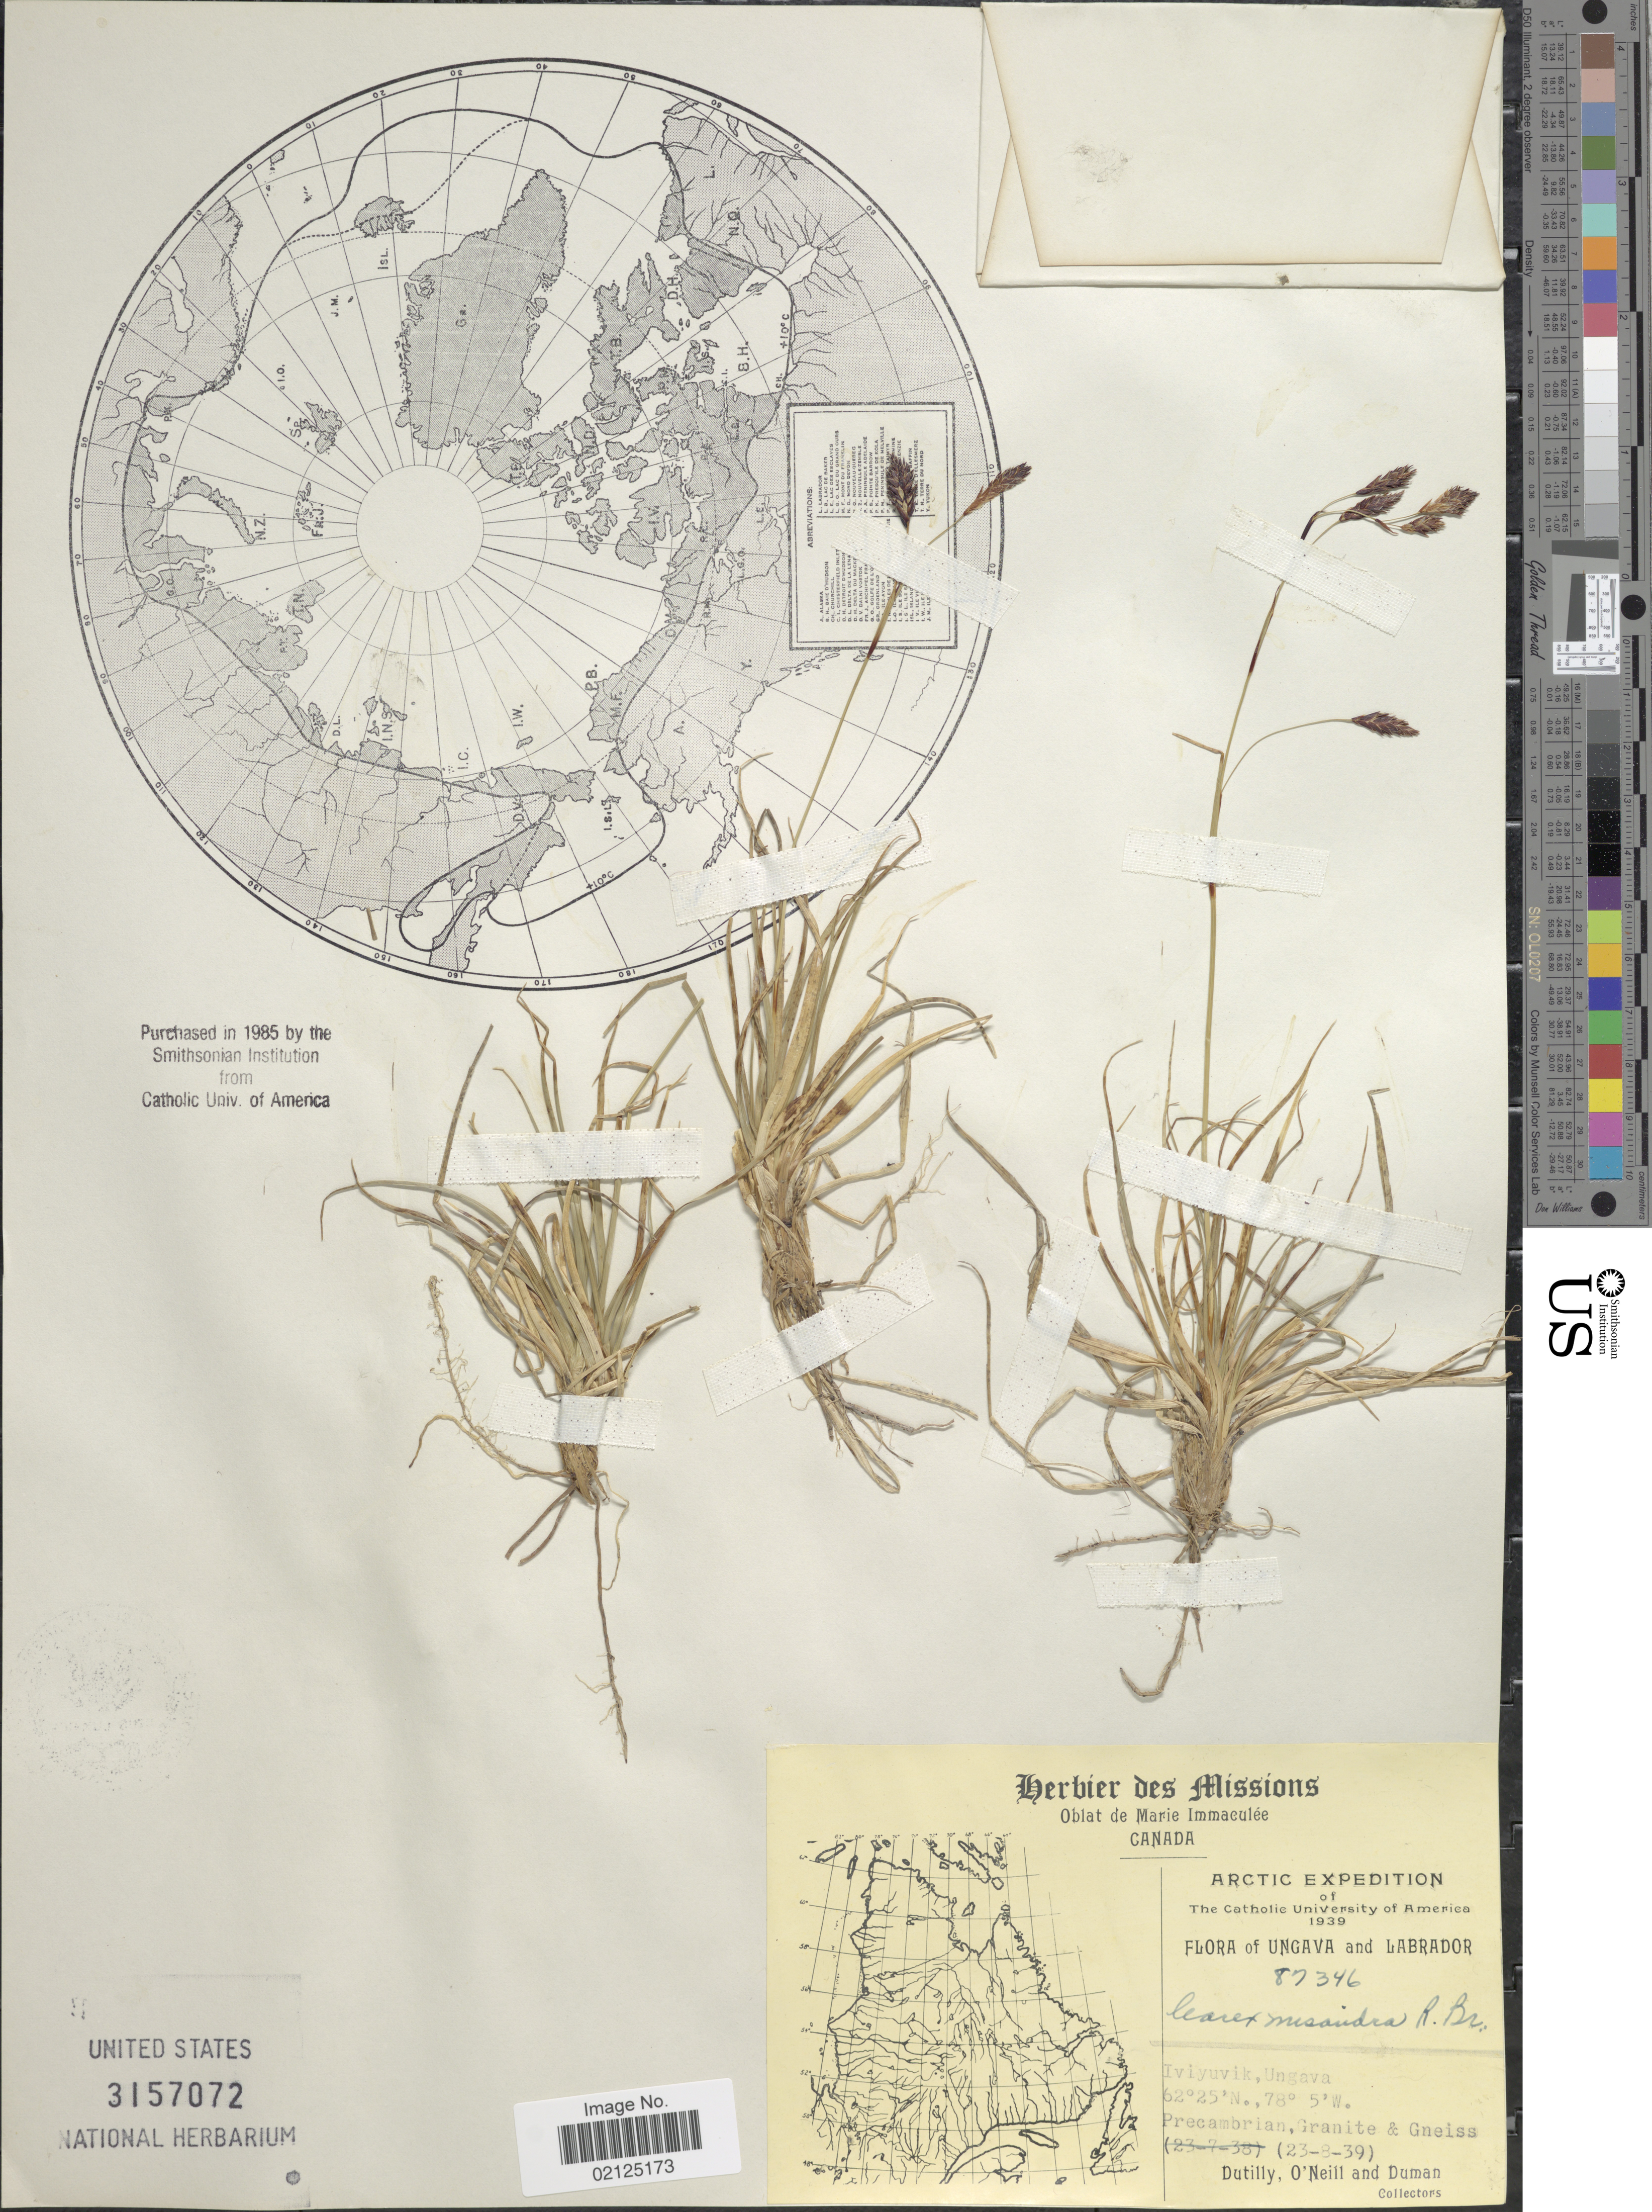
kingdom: Plantae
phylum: Tracheophyta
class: Liliopsida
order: Poales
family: Cyperaceae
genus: Carex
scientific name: Carex fuliginosa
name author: Schkuhr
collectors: -. Dutilly, O' Neill & -. Duman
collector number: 87346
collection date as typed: Transcribed d/m/y: 23/8/39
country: Canada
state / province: Quebec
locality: Arctic, Ungava. Iviyuvik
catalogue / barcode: US 3157072